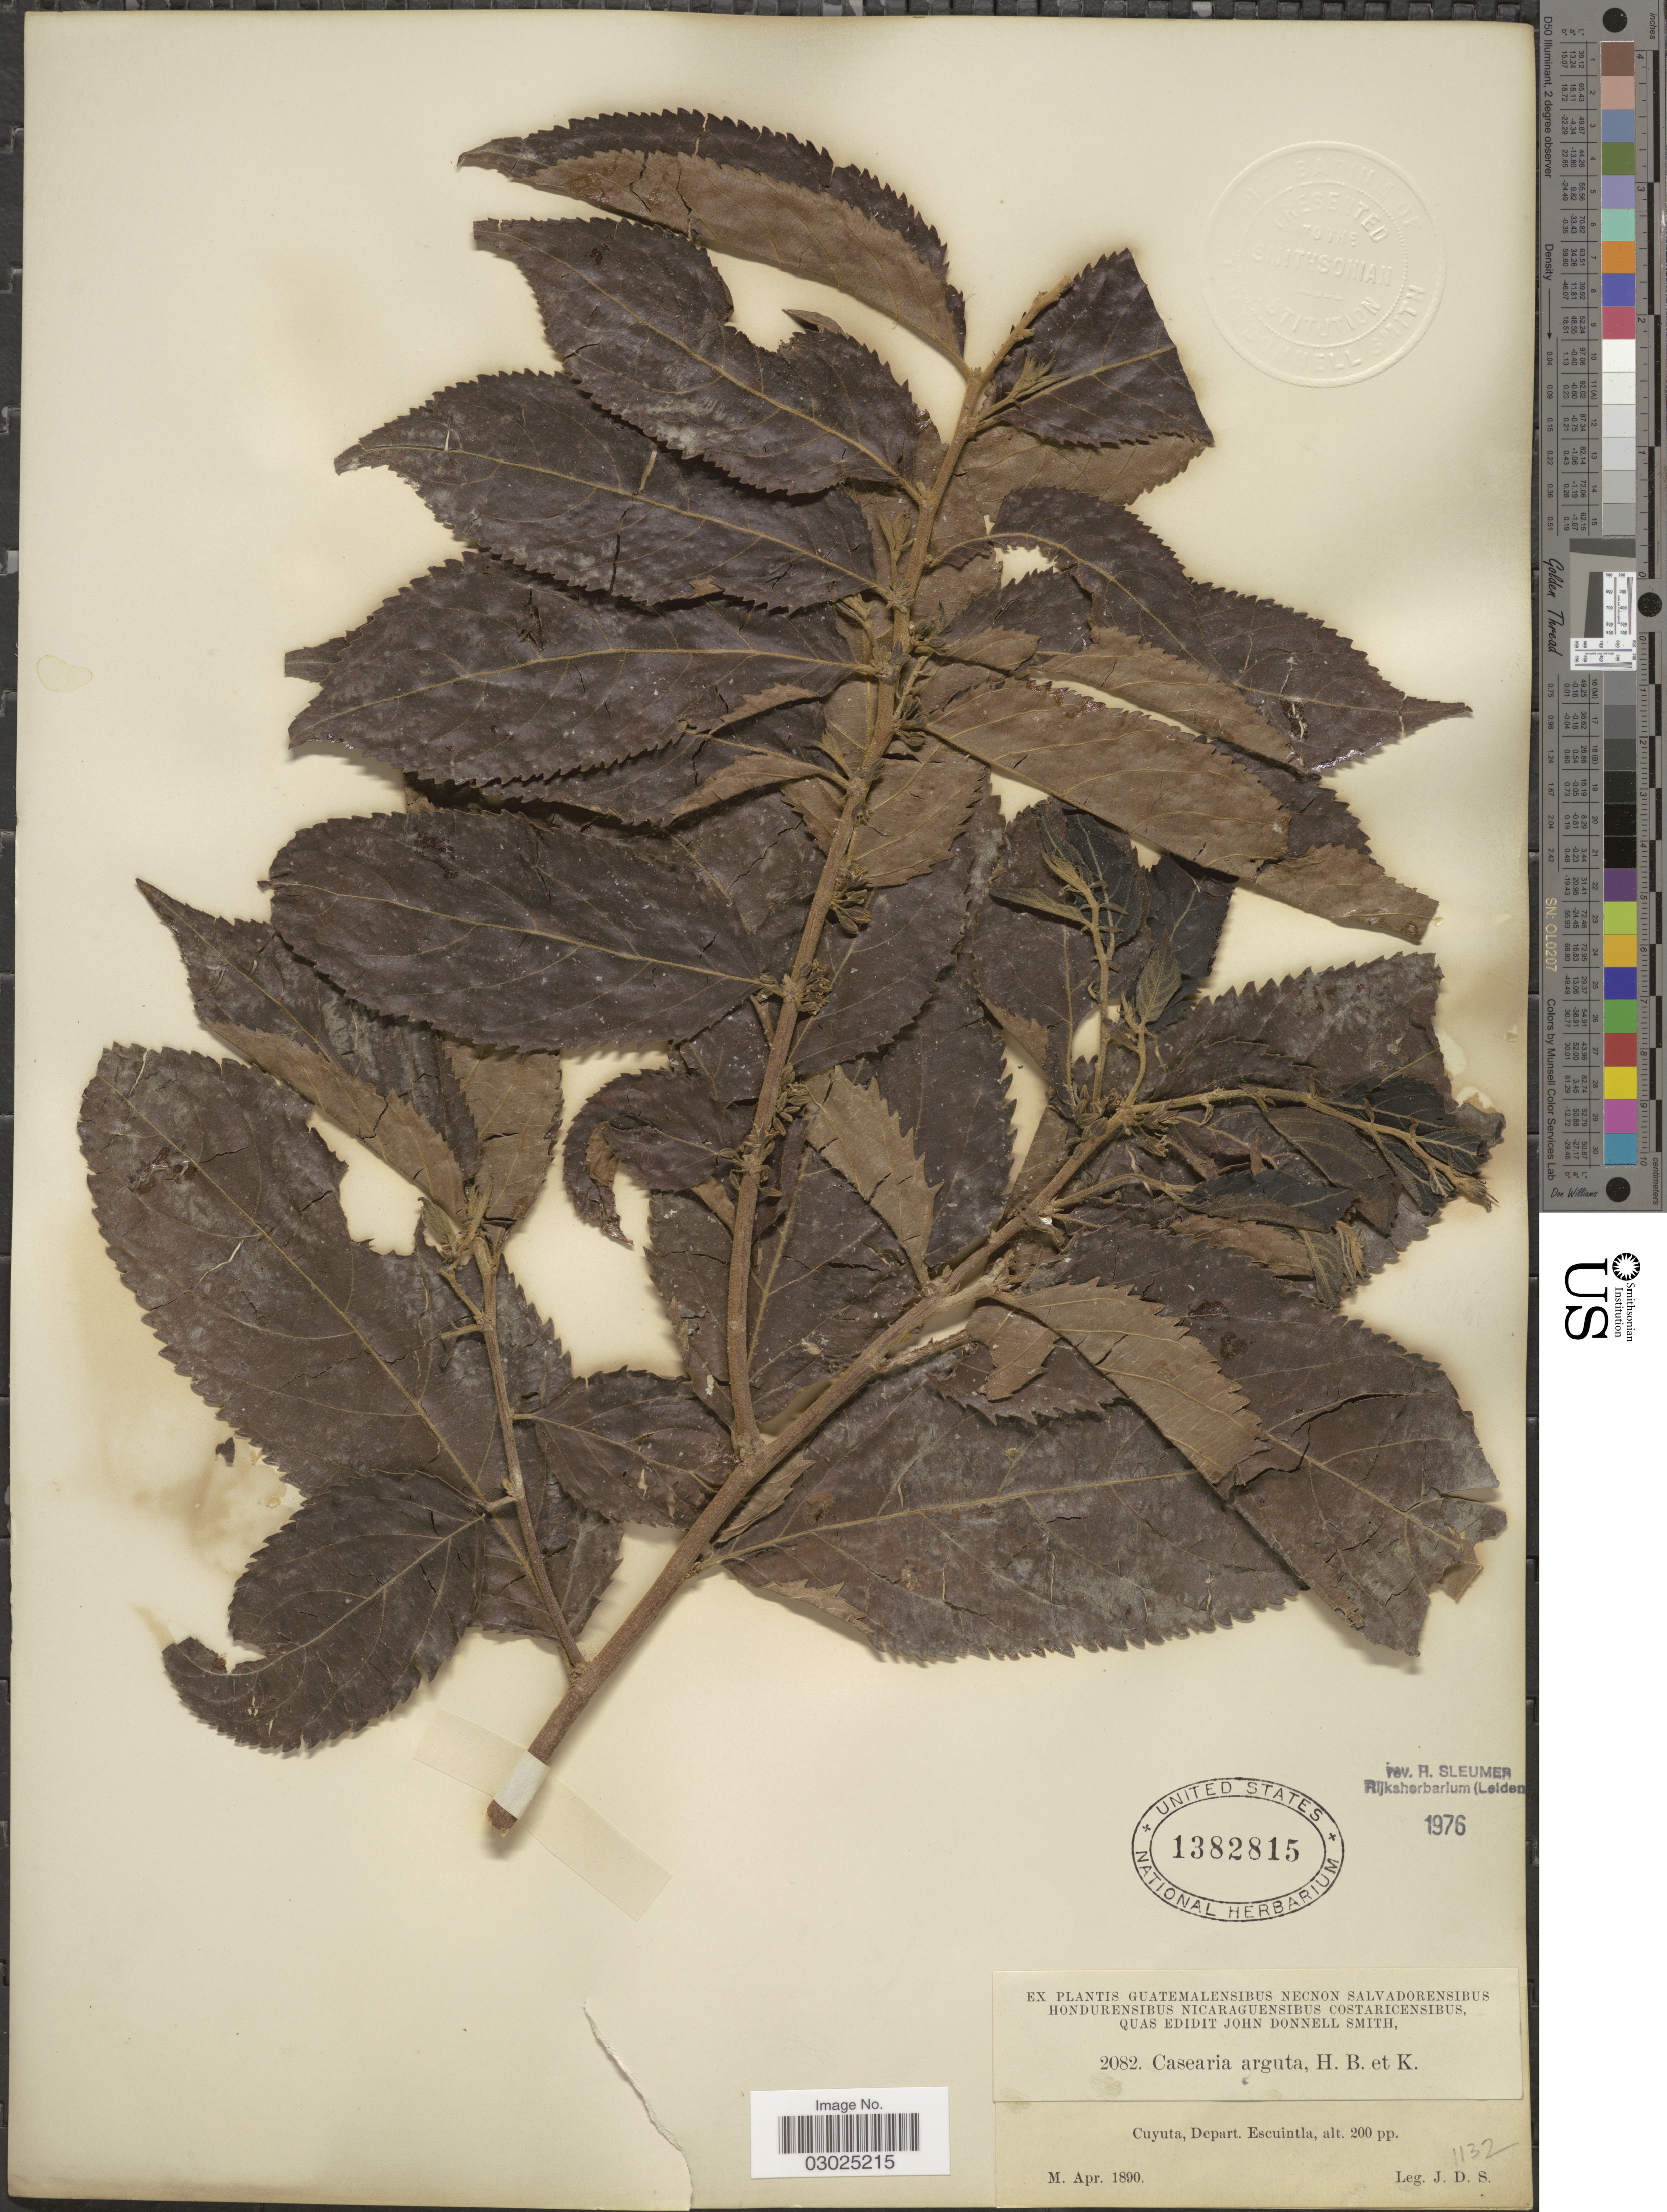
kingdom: Plantae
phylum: Tracheophyta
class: Magnoliopsida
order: Malpighiales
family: Salicaceae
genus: Casearia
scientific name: Casearia arguta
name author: Kunth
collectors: J. Donnell Smith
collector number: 2082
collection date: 1890-04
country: Guatemala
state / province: Escuintla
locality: Cuyuta, Depart. Escuintla.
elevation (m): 61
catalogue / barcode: US 1382815